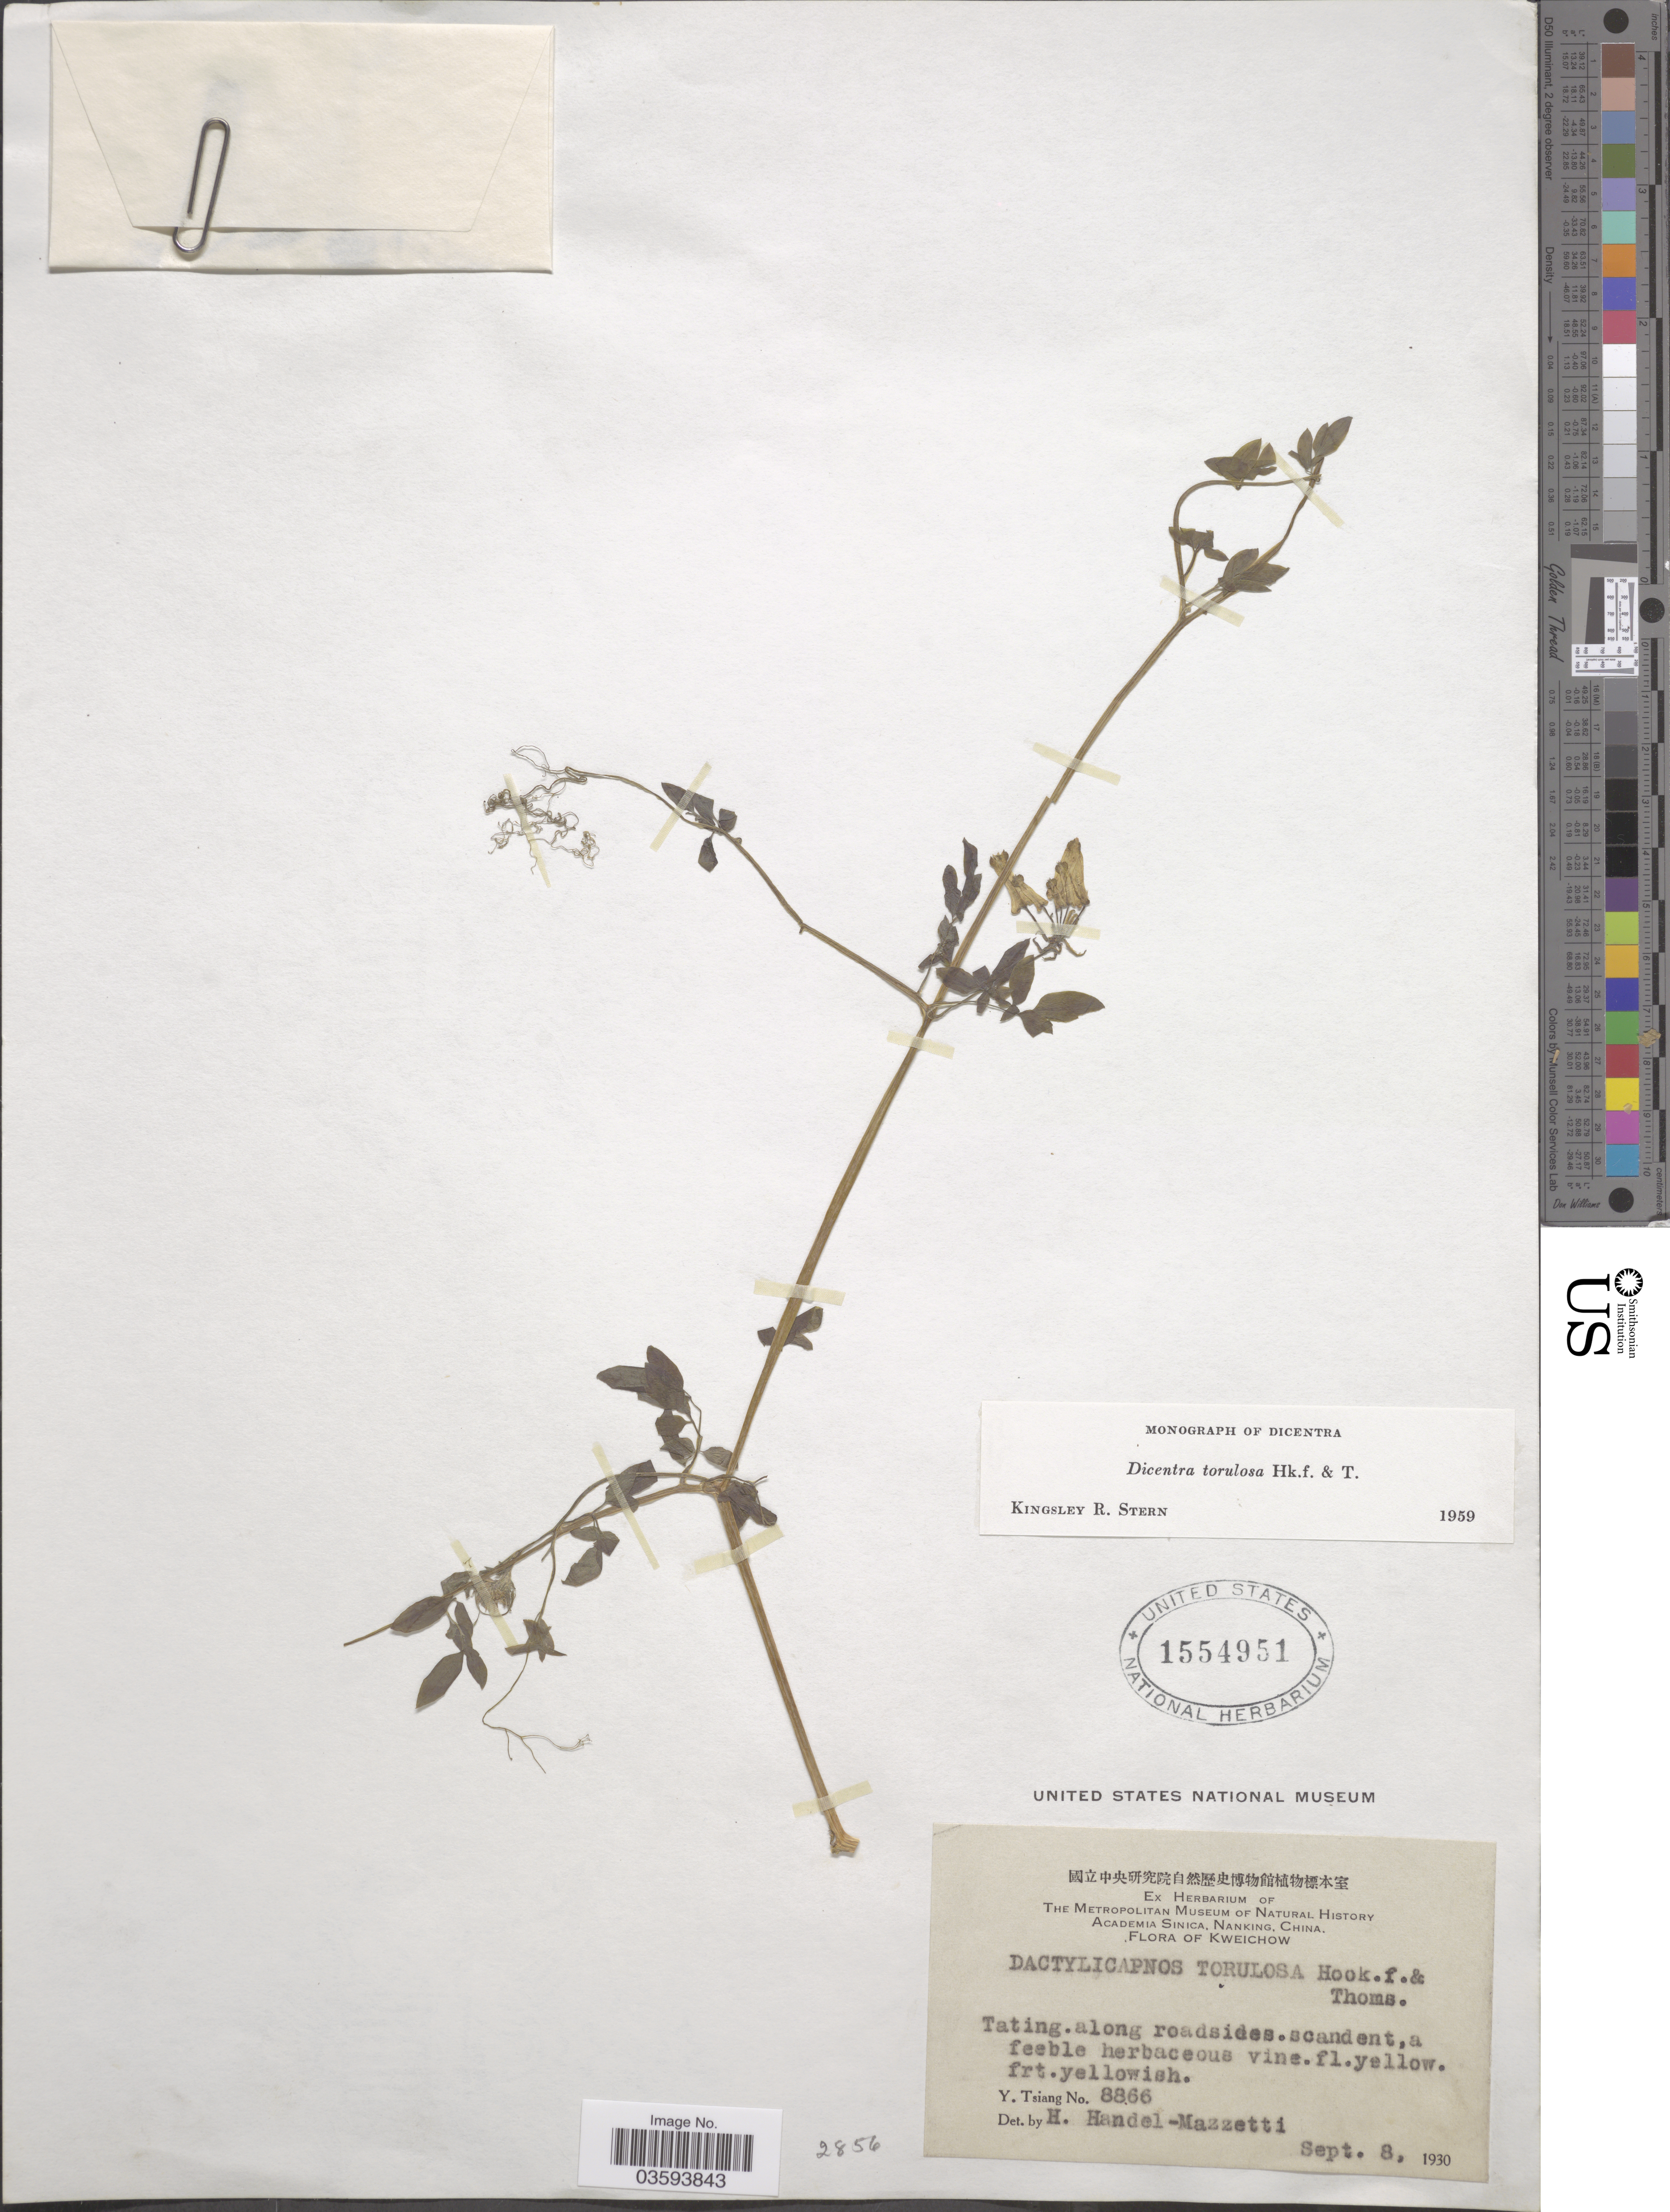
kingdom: Plantae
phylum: Tracheophyta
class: Magnoliopsida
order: Ranunculales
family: Papaveraceae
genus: Dactylicapnos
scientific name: Dactylicapnos torulosa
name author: (Hook. f. & Thomson) Hutch.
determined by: Strong, M. T., (US), Smithsonian Institution - National Museum of Natural History (UNITED STATES)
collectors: Y. Tsiang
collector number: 8866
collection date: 1930-08-09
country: China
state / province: Guizhou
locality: Kweichow. Tating along roadside.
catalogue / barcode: US 1554951